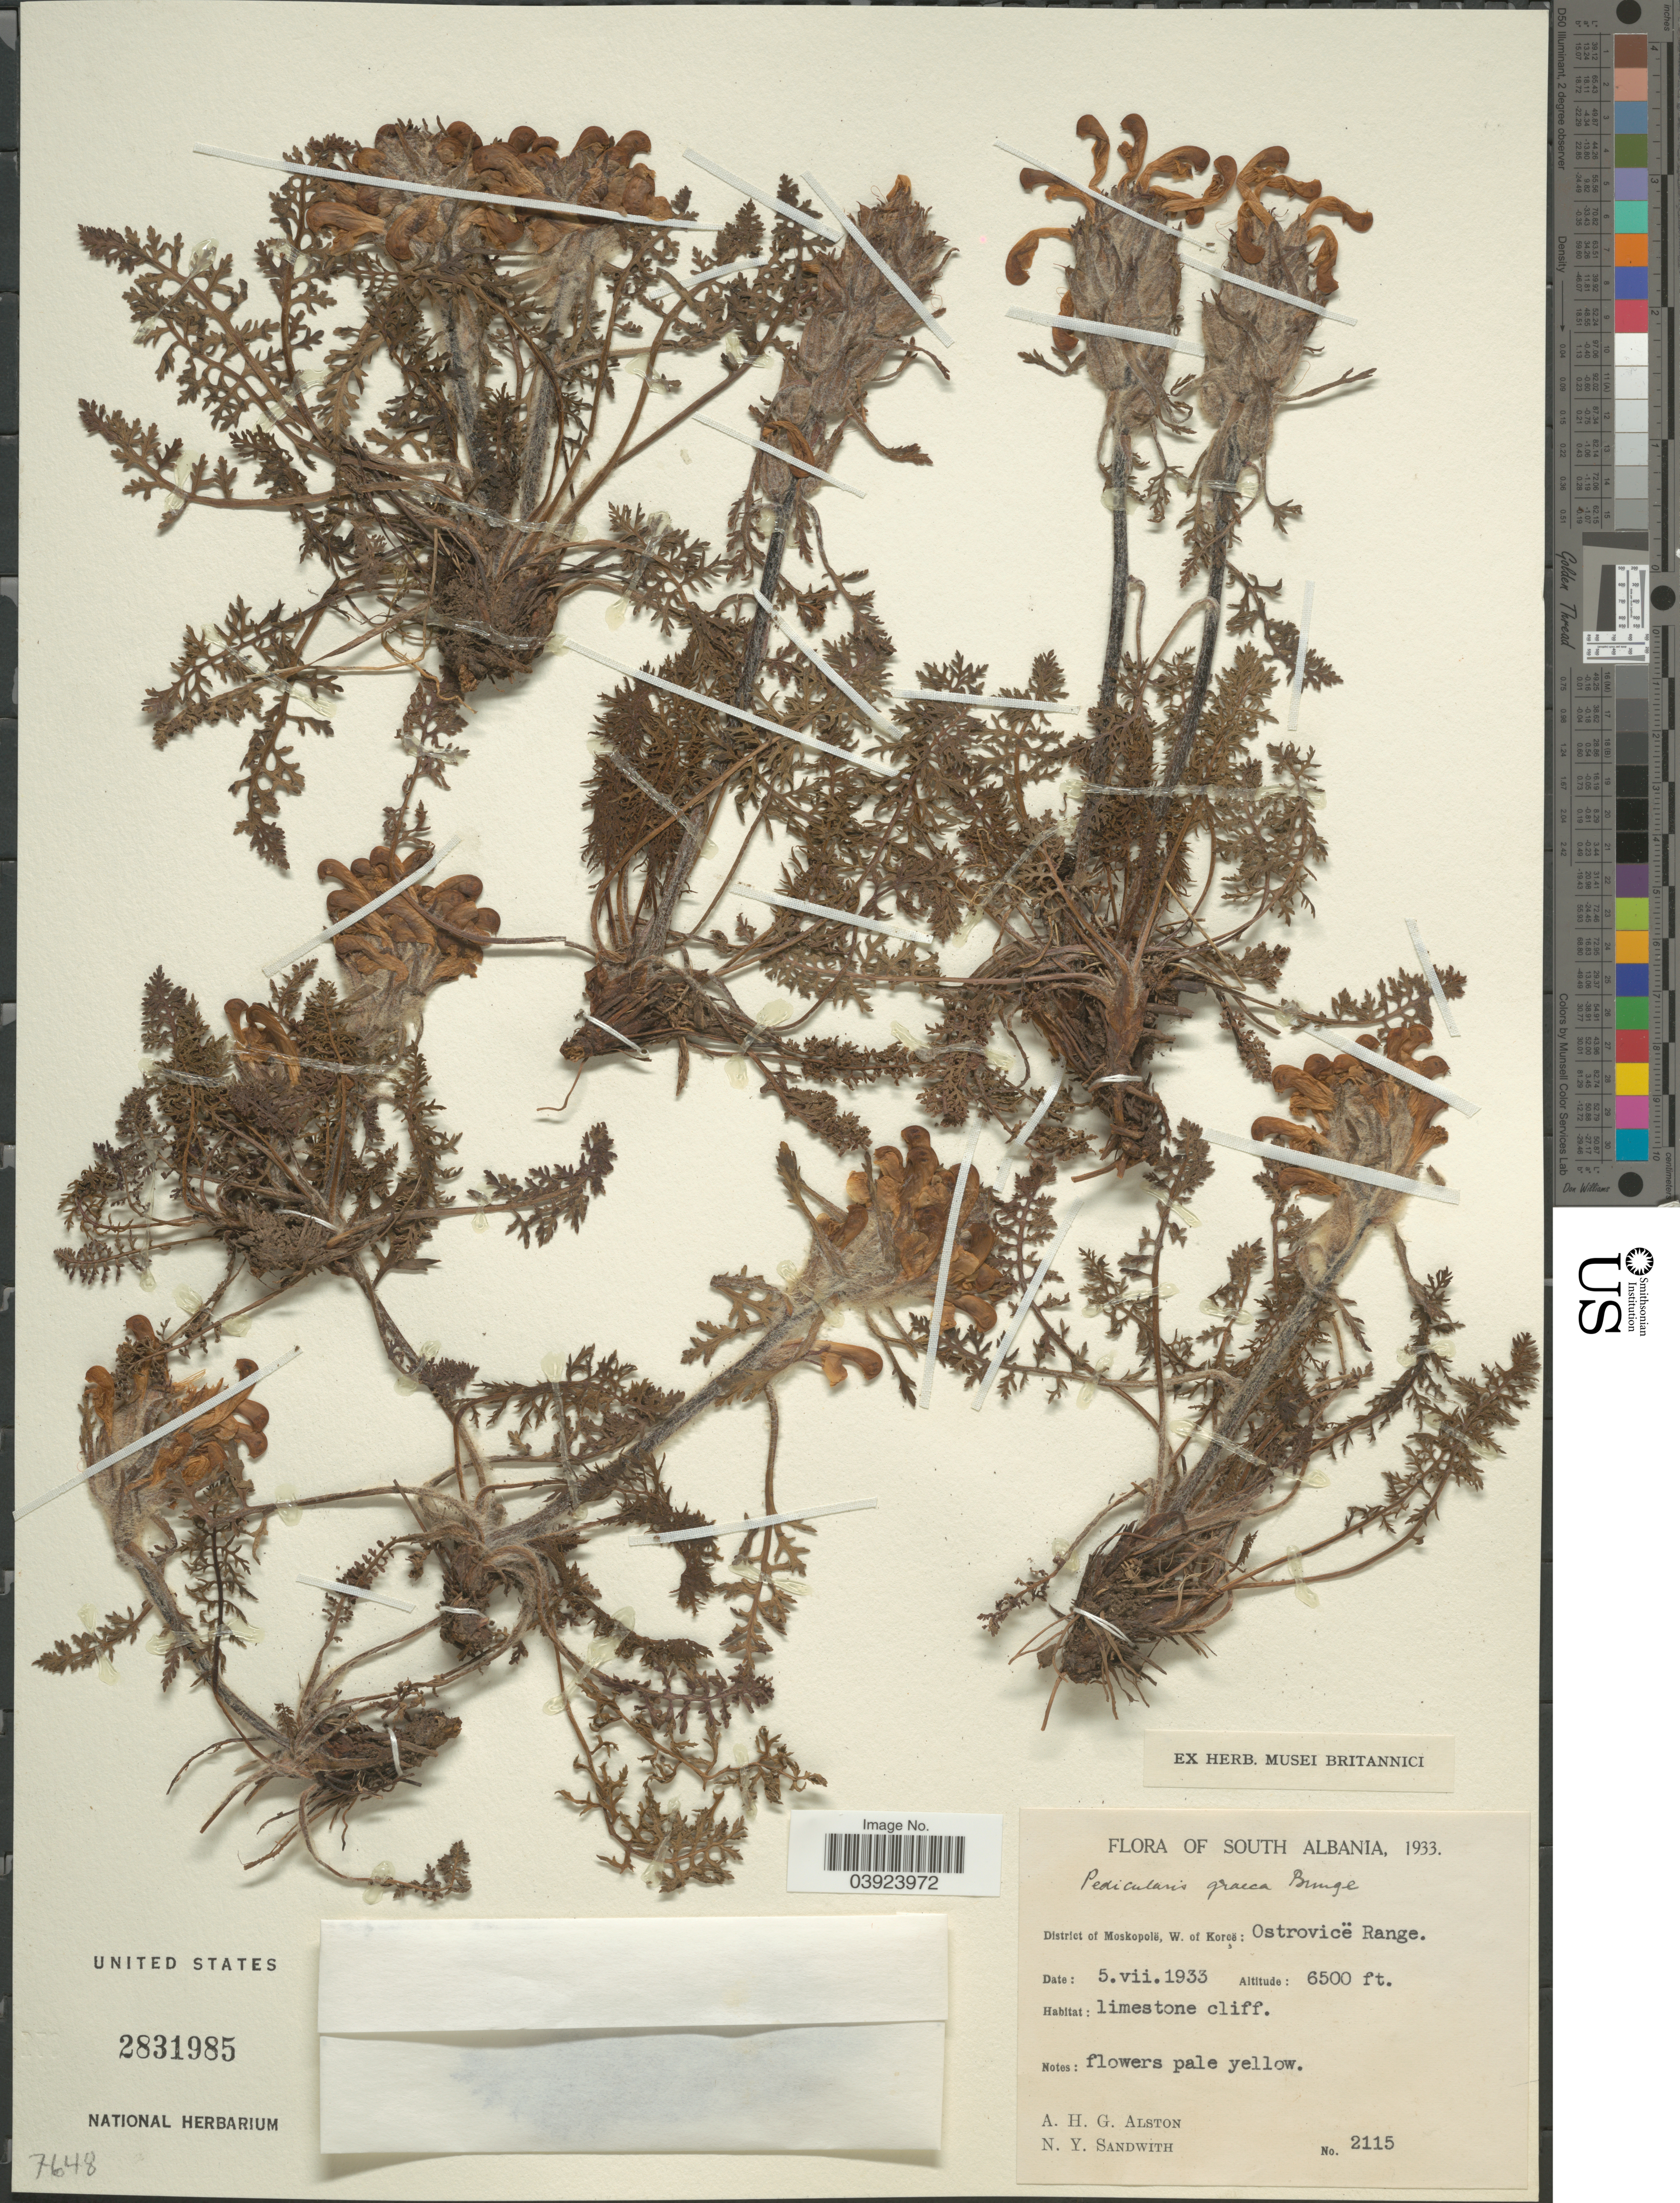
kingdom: Plantae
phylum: Tracheophyta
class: Magnoliopsida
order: Lamiales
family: Orobanchaceae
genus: Pedicularis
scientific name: Pedicularis graeca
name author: Bunge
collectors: A. H. Alston & N. Y. Sandwith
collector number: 2115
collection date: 1933-07-05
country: Albania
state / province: Korce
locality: South Albania. District of Moskopolë, W. of Korcë: Ostrovicë Range.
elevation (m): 1981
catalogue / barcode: US 2831985